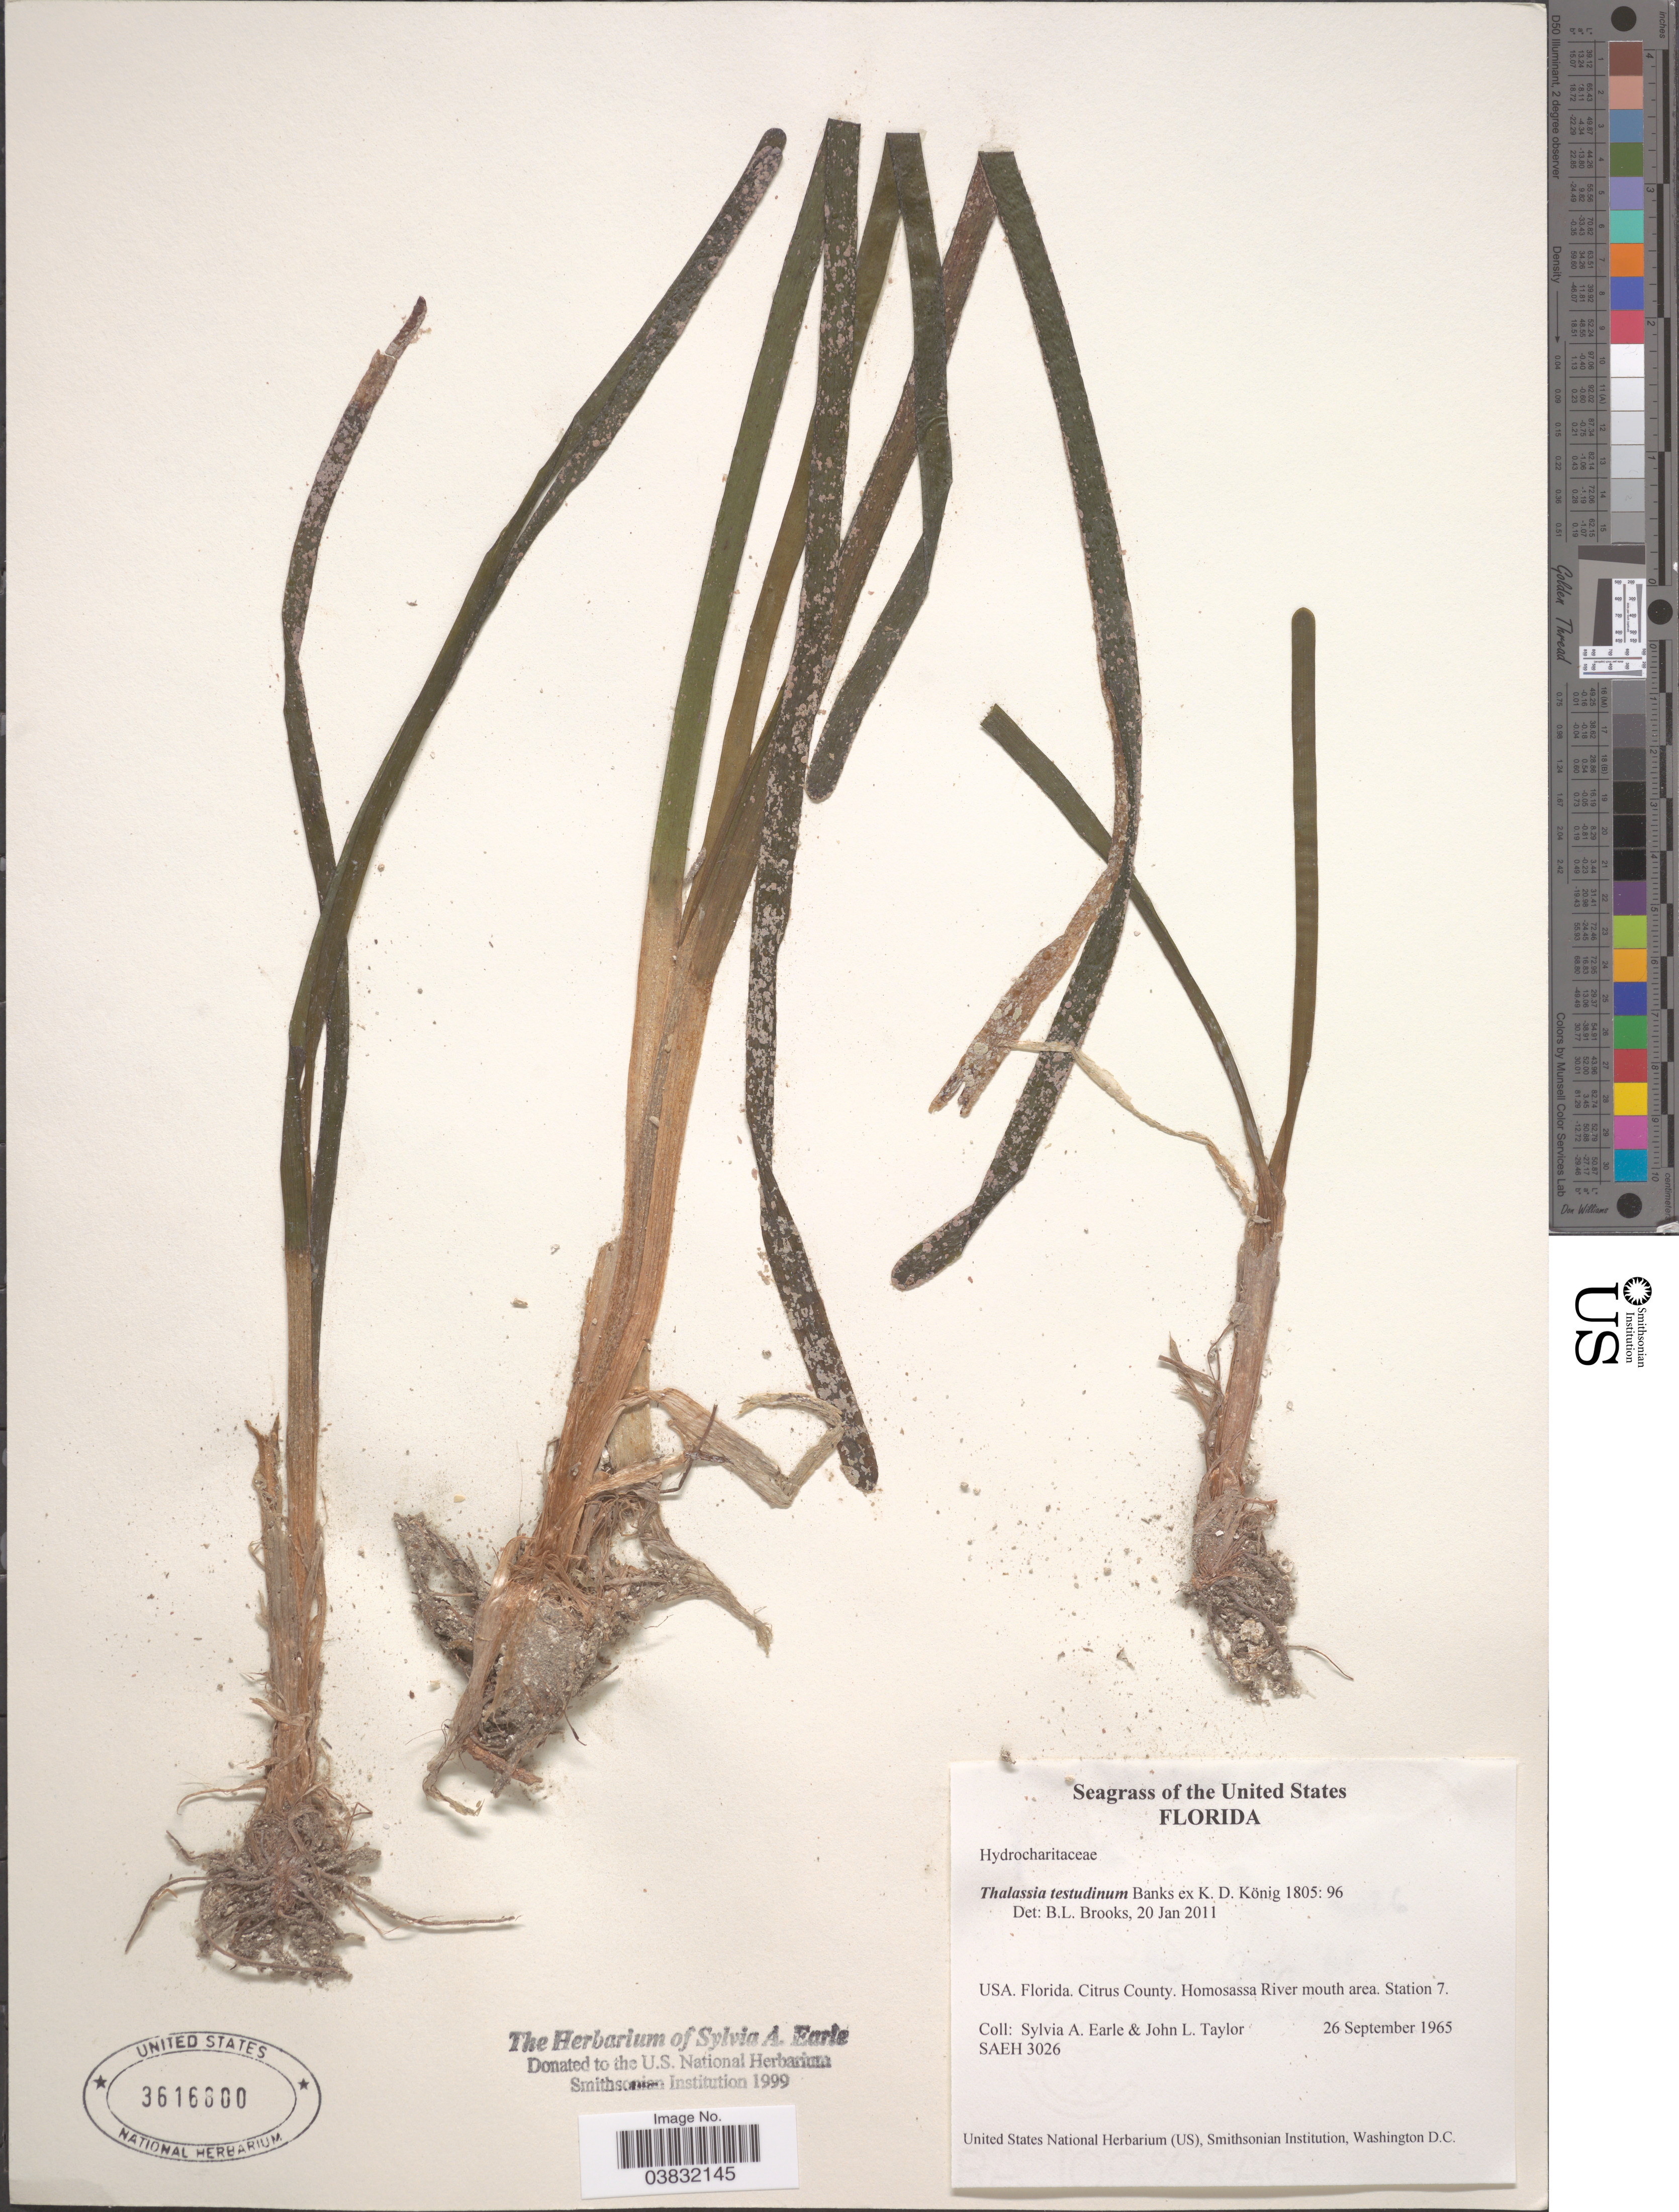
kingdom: Plantae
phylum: Tracheophyta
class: Liliopsida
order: Alismatales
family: Hydrocharitaceae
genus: Thalassia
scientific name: Thalassia testudinum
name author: Banks & Sol. ex K.D. Koenig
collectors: S. A. Earle & J. L. Taylor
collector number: SAEH 3026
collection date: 1965-09-26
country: United States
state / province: Florida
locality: Citrus County. Homosassa River mouth area. Station 7.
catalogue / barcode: US 3616800